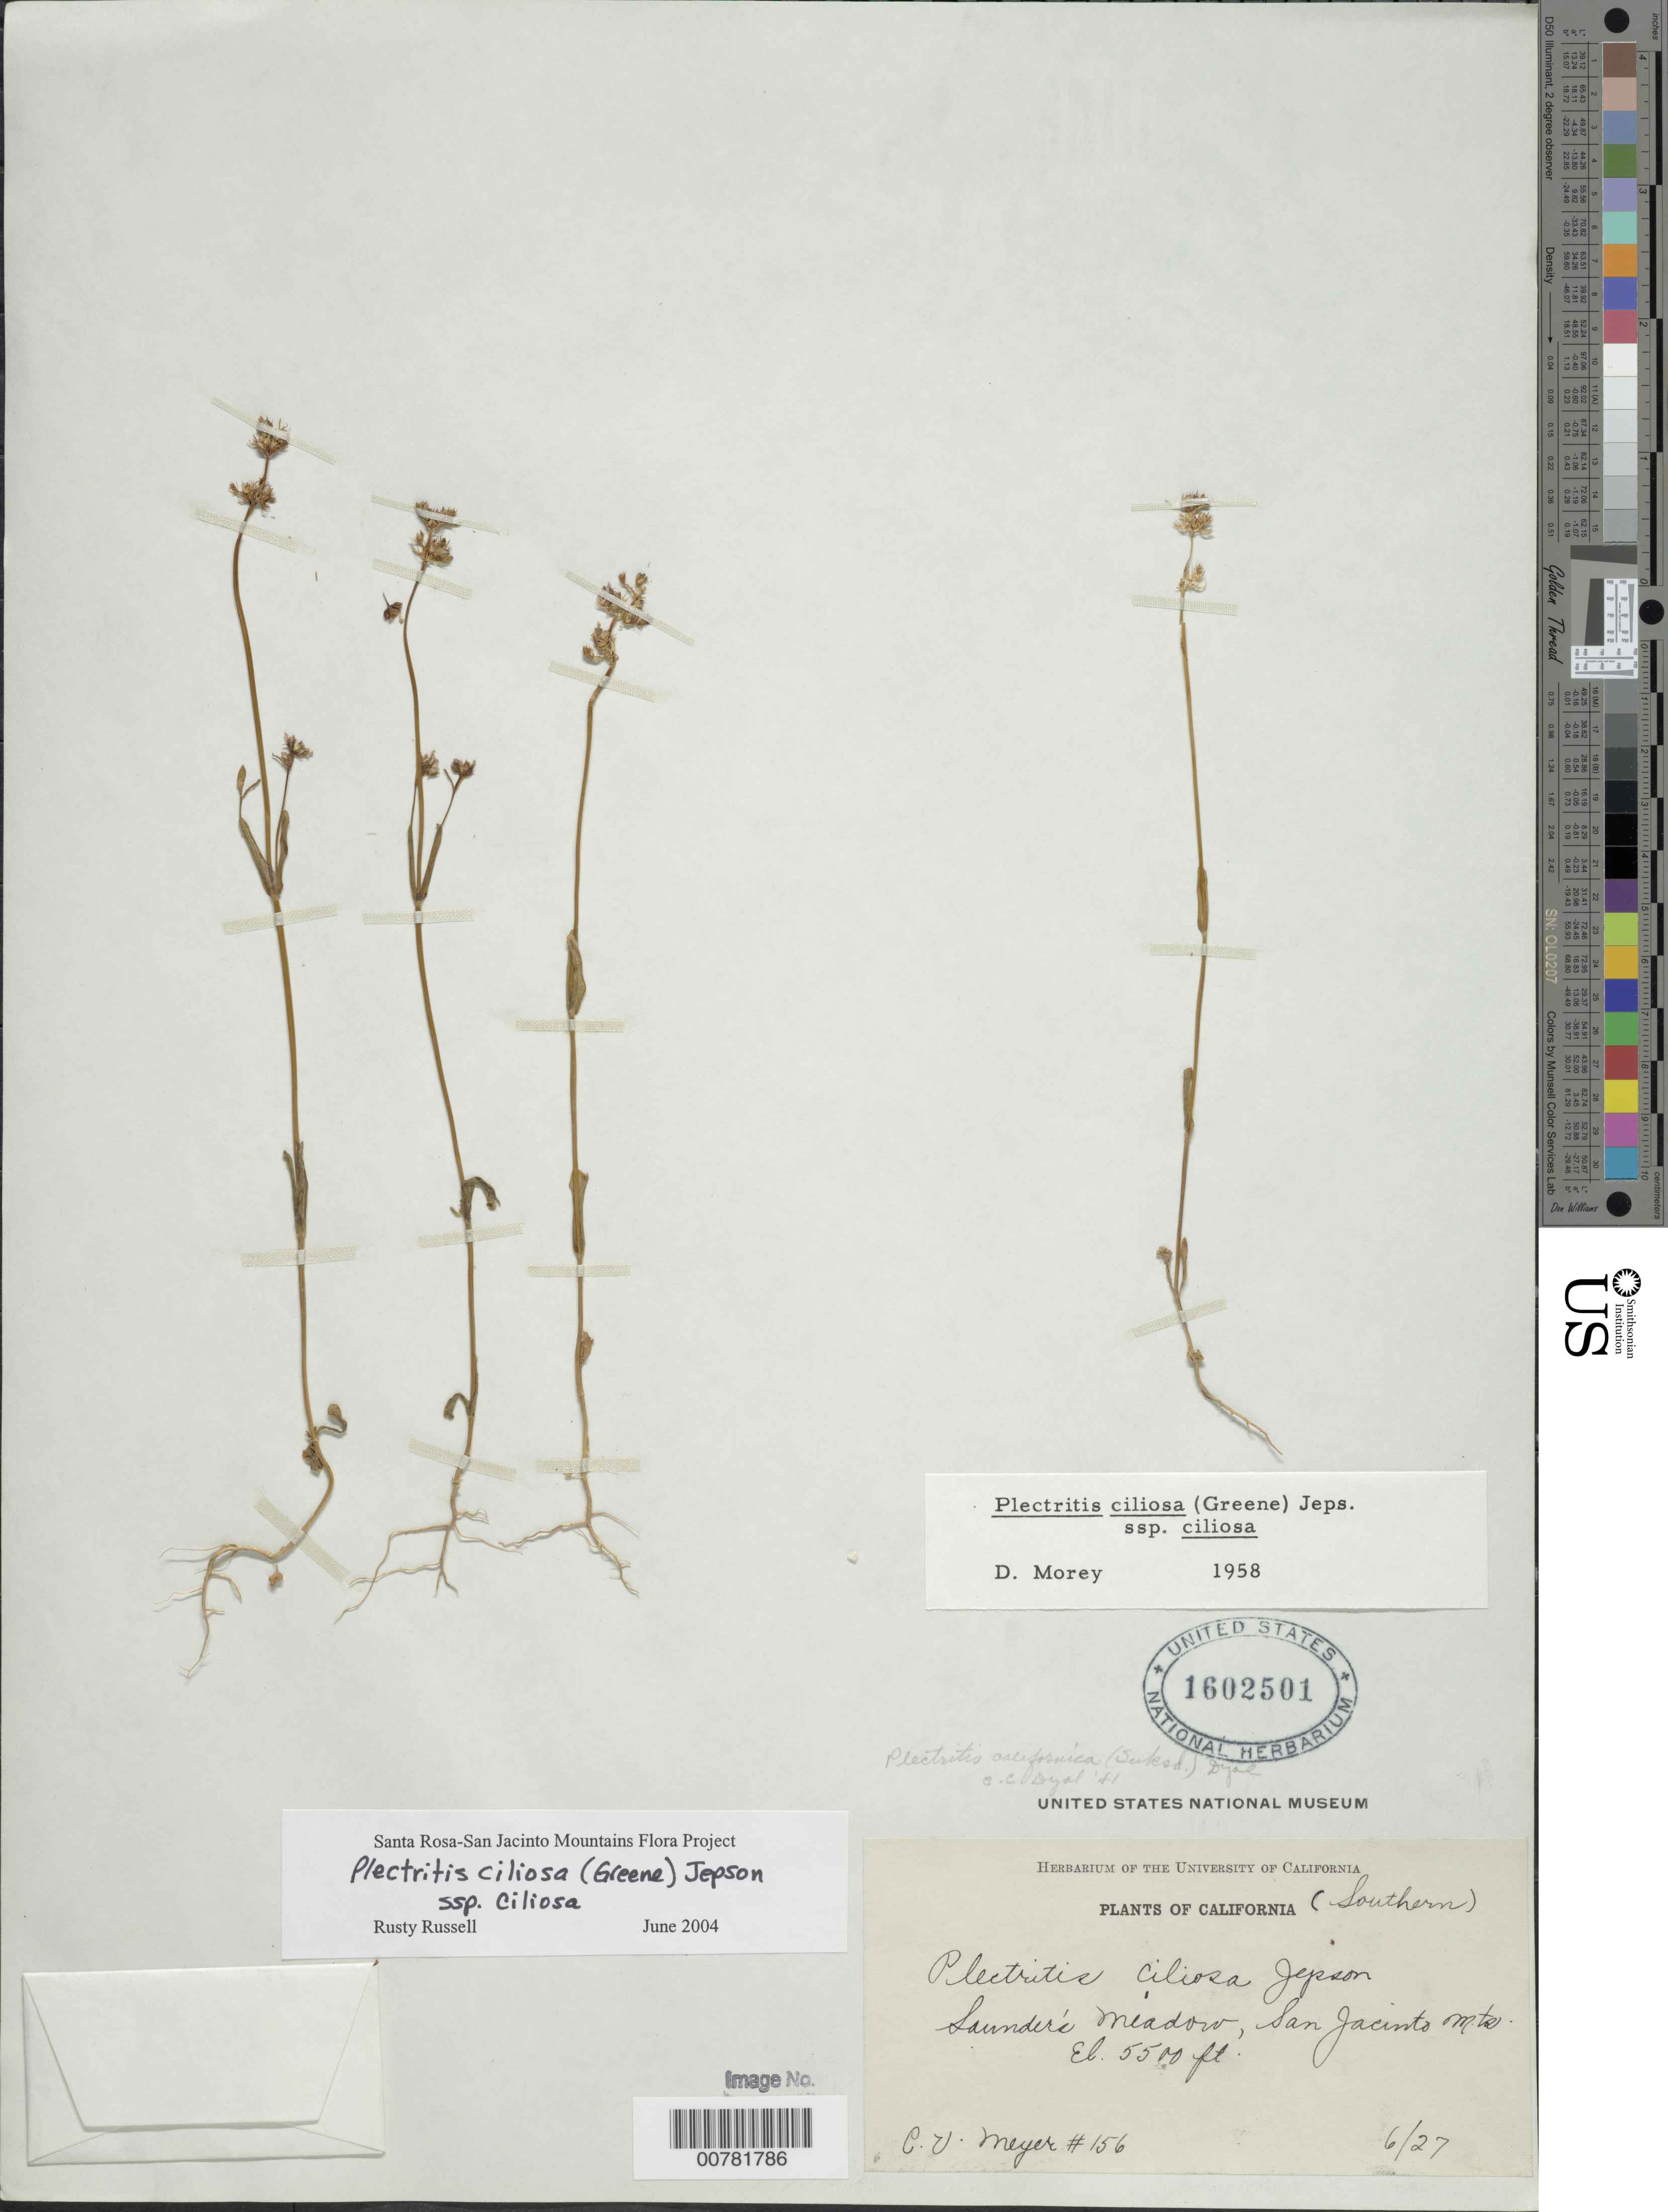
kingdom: Plantae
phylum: Tracheophyta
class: Magnoliopsida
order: Dipsacales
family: Caprifoliaceae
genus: Plectritis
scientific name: Plectritis ciliosa subsp. ciliosa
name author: (Greene) Jeps.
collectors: C. V. Meyer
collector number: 156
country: United States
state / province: California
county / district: Riverside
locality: (Southern). Saunder's Meadow, San Jacinto Mts.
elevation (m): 1676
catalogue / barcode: US 1602501